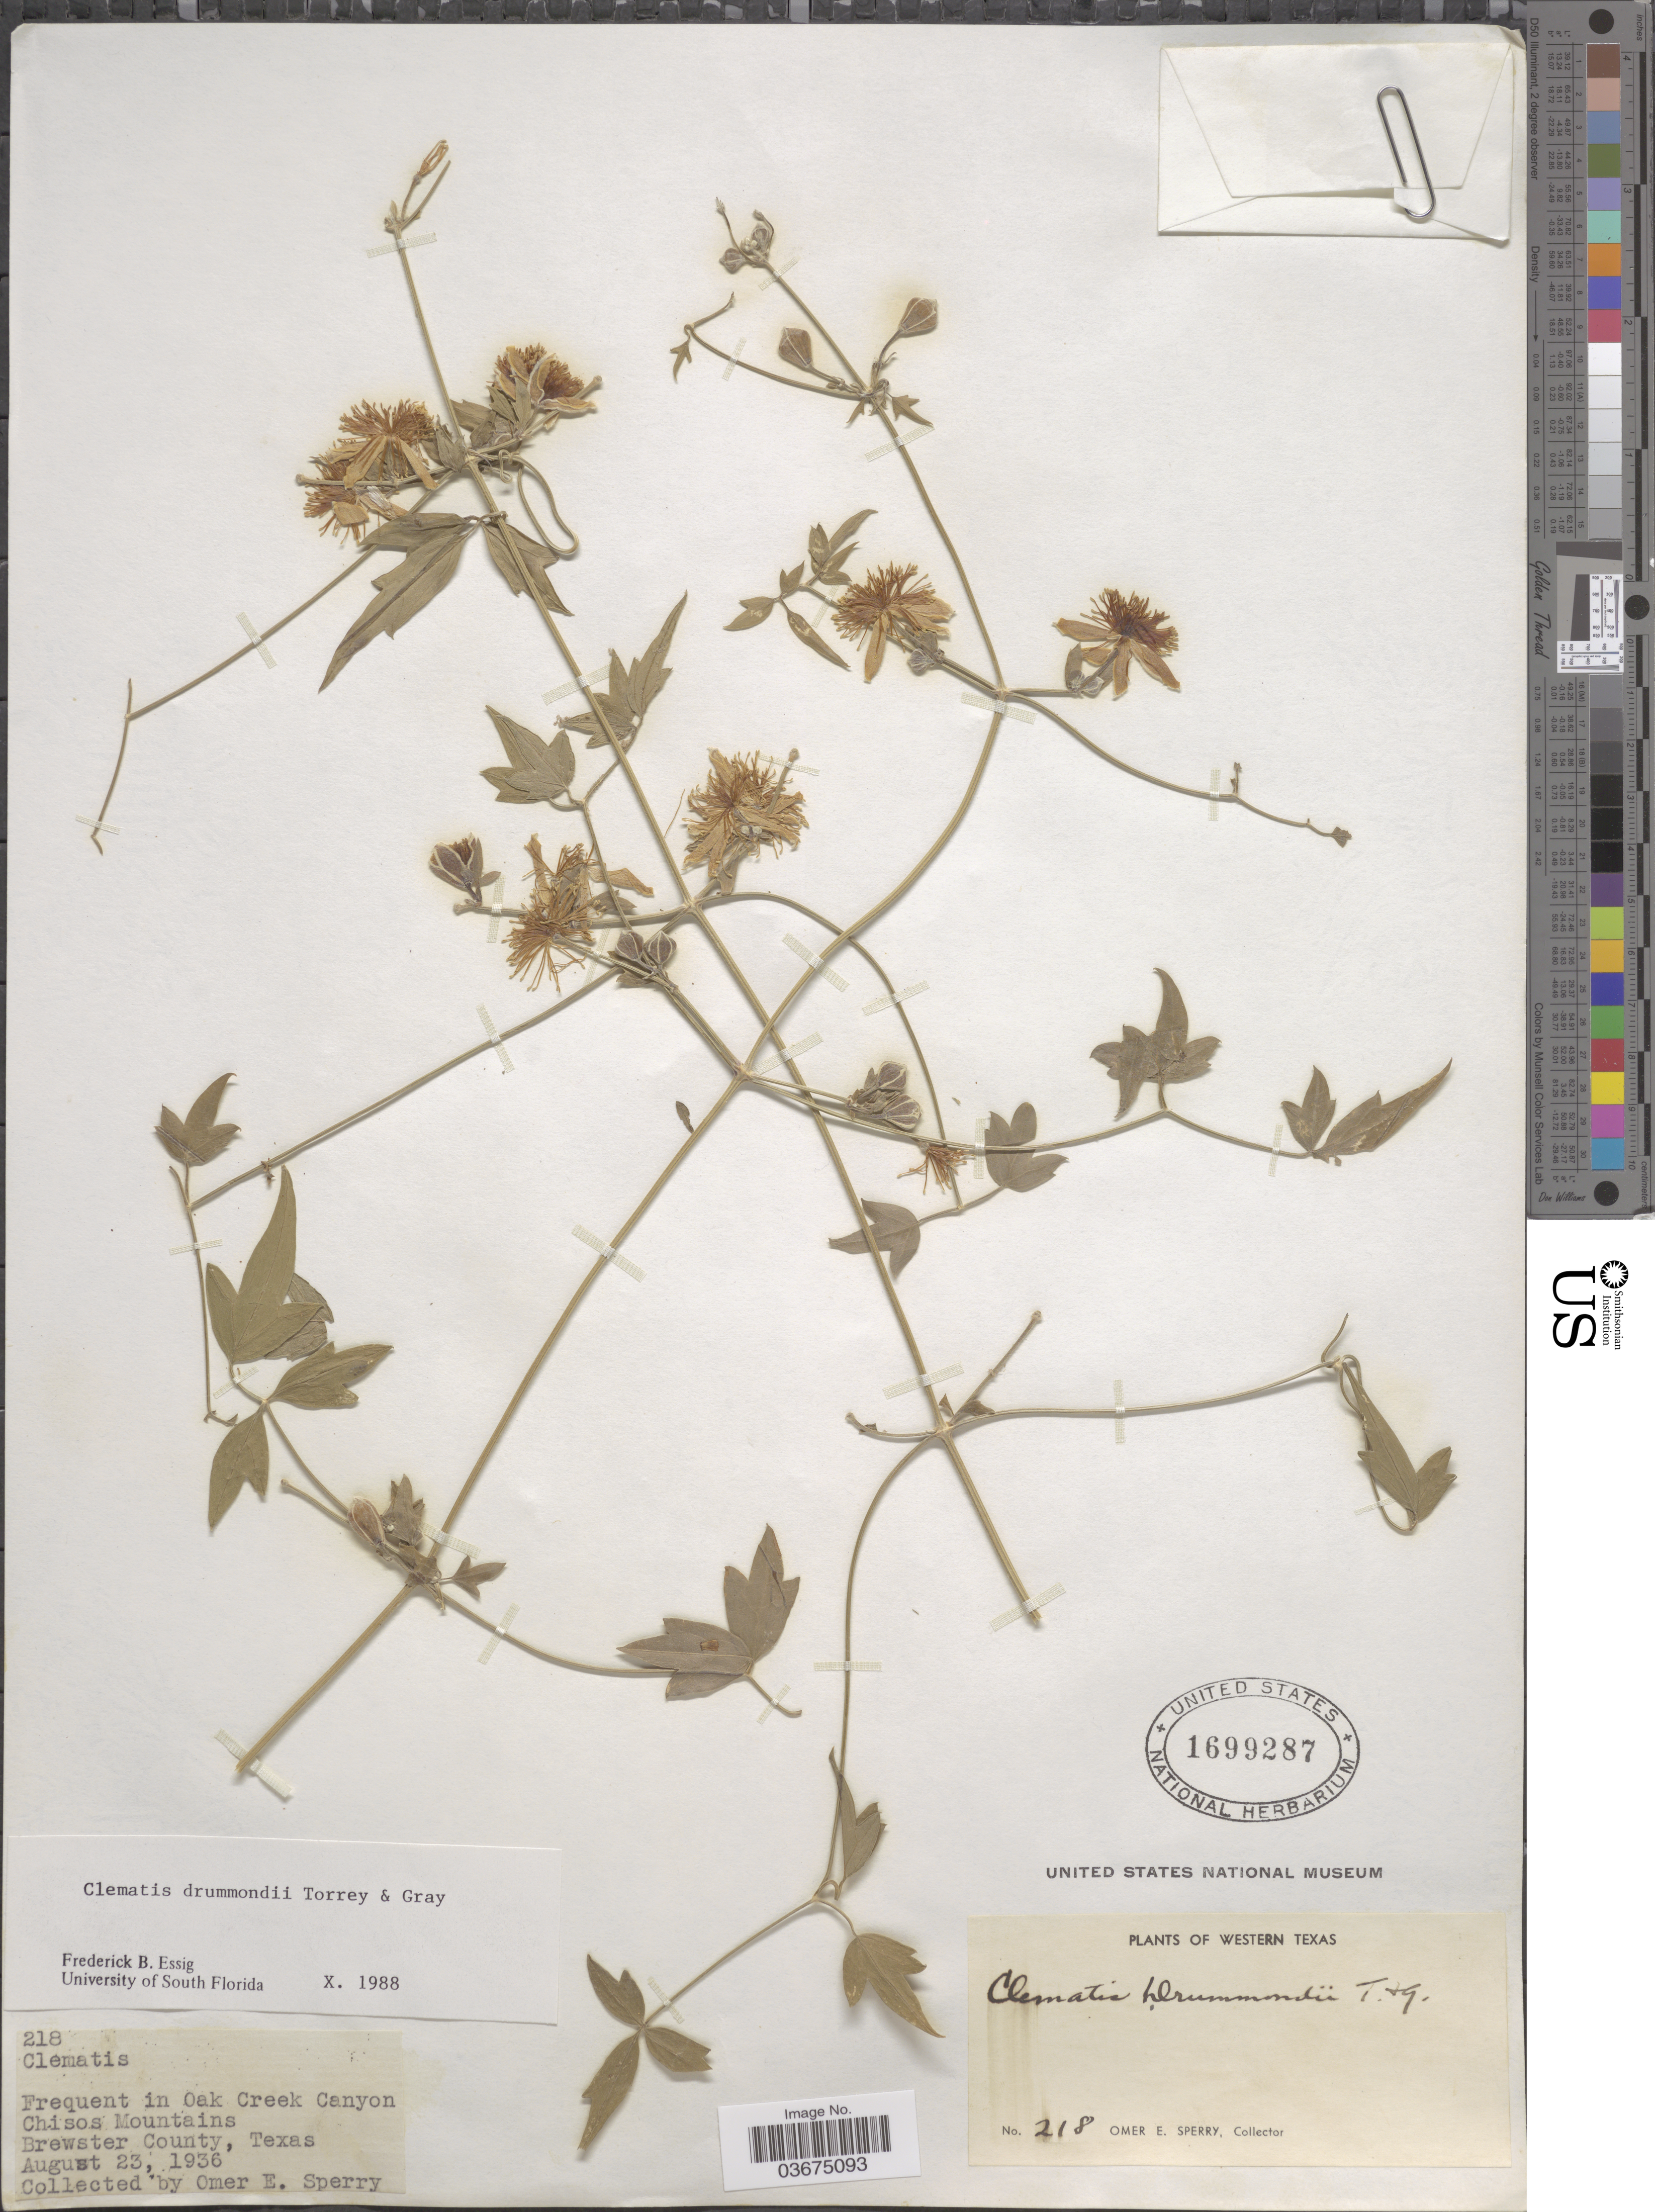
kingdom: Plantae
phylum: Tracheophyta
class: Magnoliopsida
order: Ranunculales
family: Ranunculaceae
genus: Clematis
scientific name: Clematis drummondii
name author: Torr. & A. Gray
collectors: O. E. Sperry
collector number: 218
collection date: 1936-08-23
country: United States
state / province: Texas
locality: Western Texas. Frequent in Oak Creek Canyon, Chisos Mountains, Brewster County.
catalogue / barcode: US 1699287